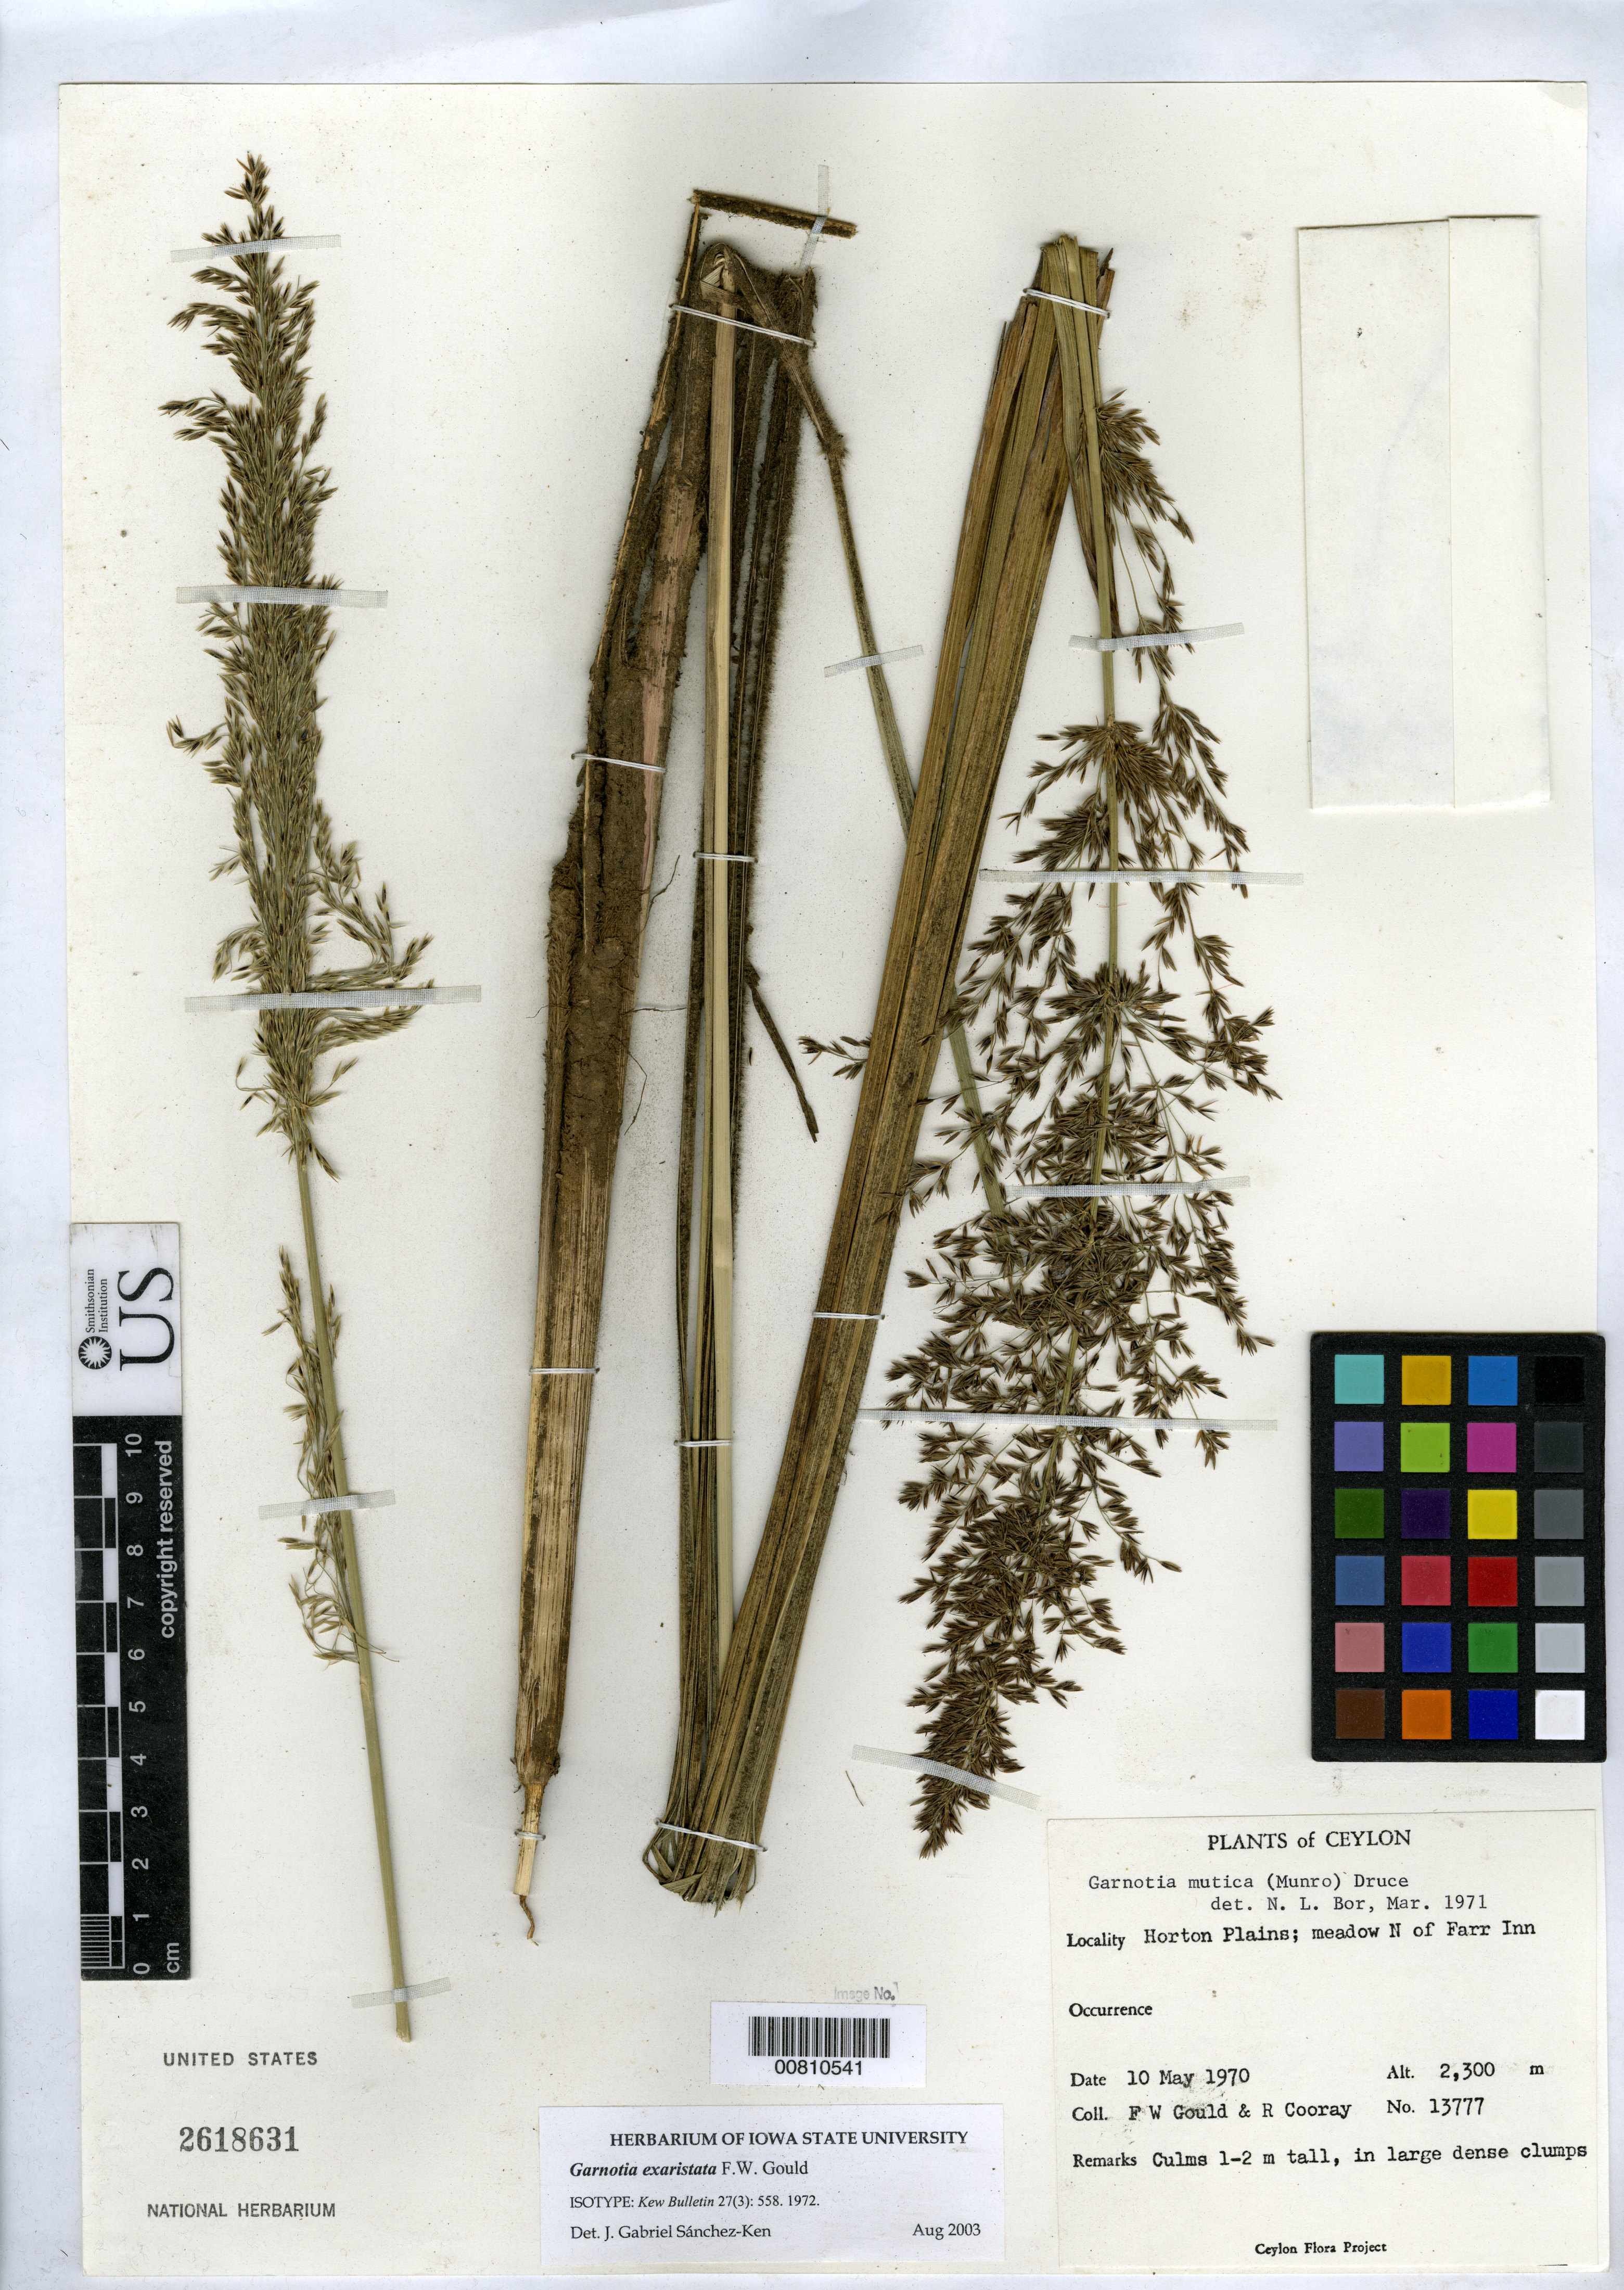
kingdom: Plantae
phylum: Tracheophyta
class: Liliopsida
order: Poales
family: Poaceae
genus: Garnotia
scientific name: Garnotia exaristata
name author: Gould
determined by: Sánchez-Ken, J. G.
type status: Isotype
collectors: F. W. Gould & R. Cooray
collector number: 13777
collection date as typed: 10 May 1970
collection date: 1970-05-10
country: Sri Lanka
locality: Horton Plains; meadow N of Farr Inn.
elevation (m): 2300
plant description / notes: Holotype at K.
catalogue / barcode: US 2618631